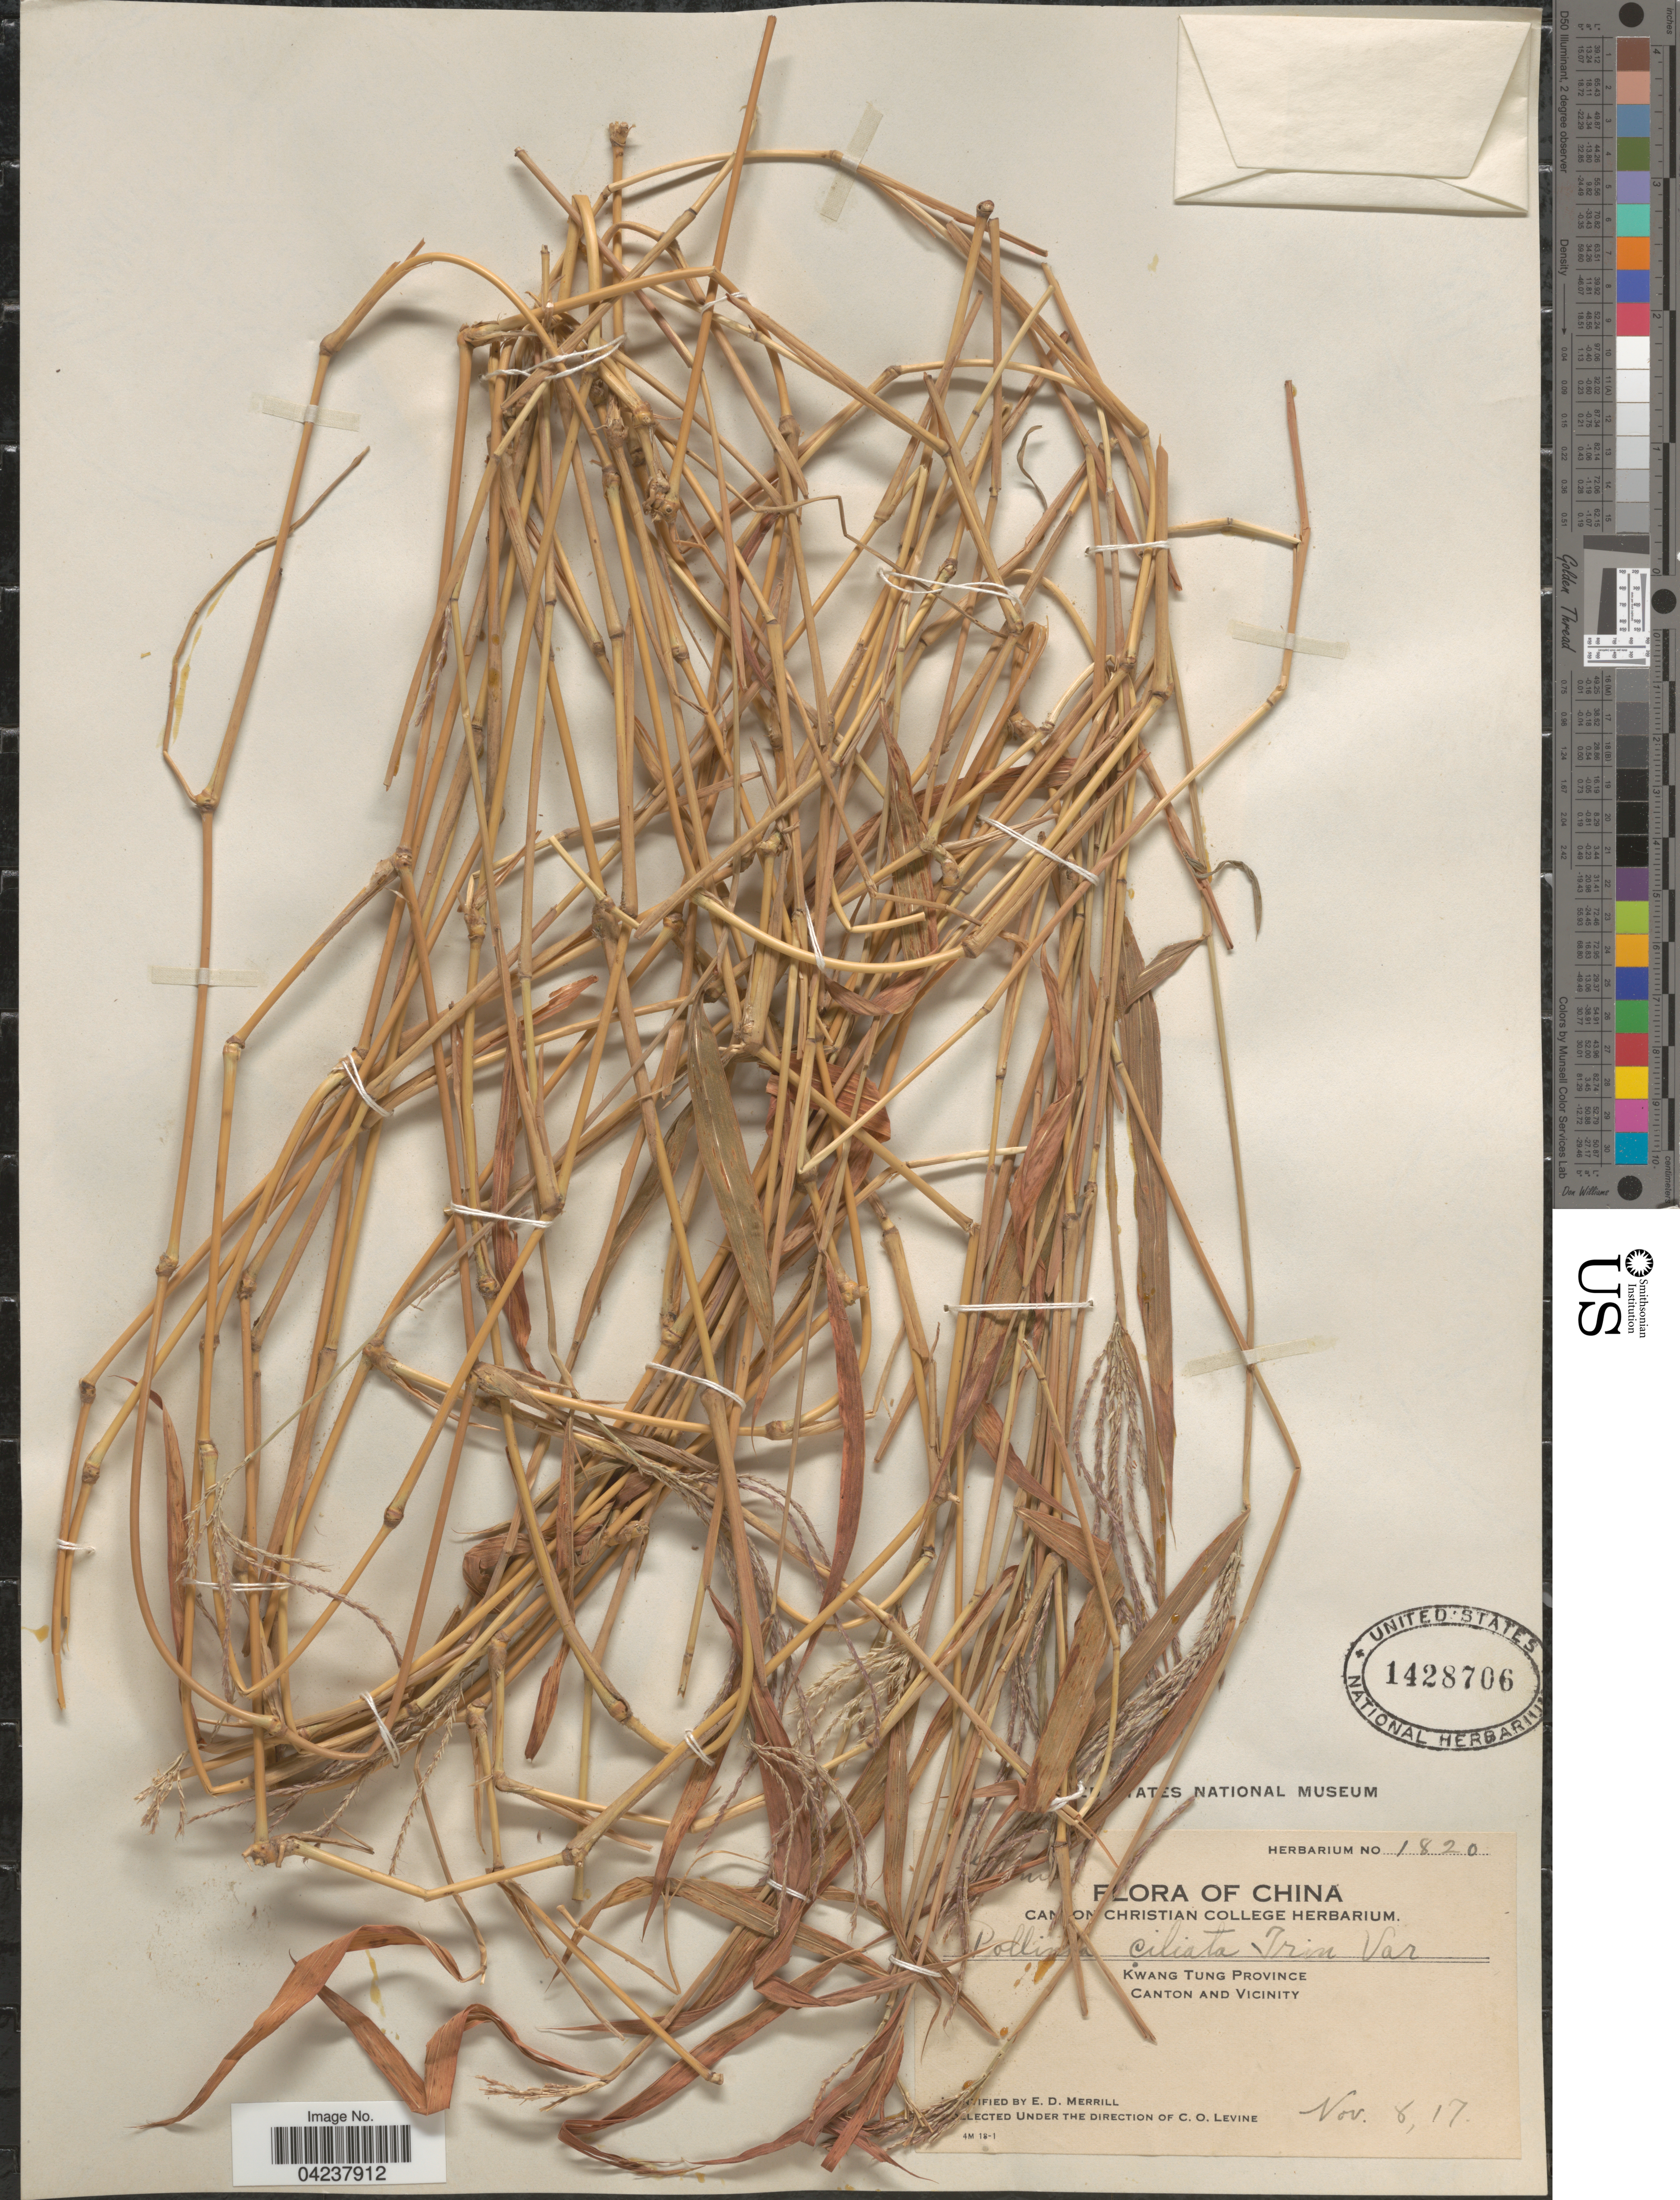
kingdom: Plantae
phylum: Tracheophyta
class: Liliopsida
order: Poales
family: Poaceae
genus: Microstegium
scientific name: Microstegium fasciculatum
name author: (L.) Henr.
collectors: C. O. Levine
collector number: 1820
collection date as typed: Transcribed d/m/y: 8/11/17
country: China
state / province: Guangdong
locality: Kwang Tung Province. Canton and vicinity.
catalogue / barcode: US 1428706